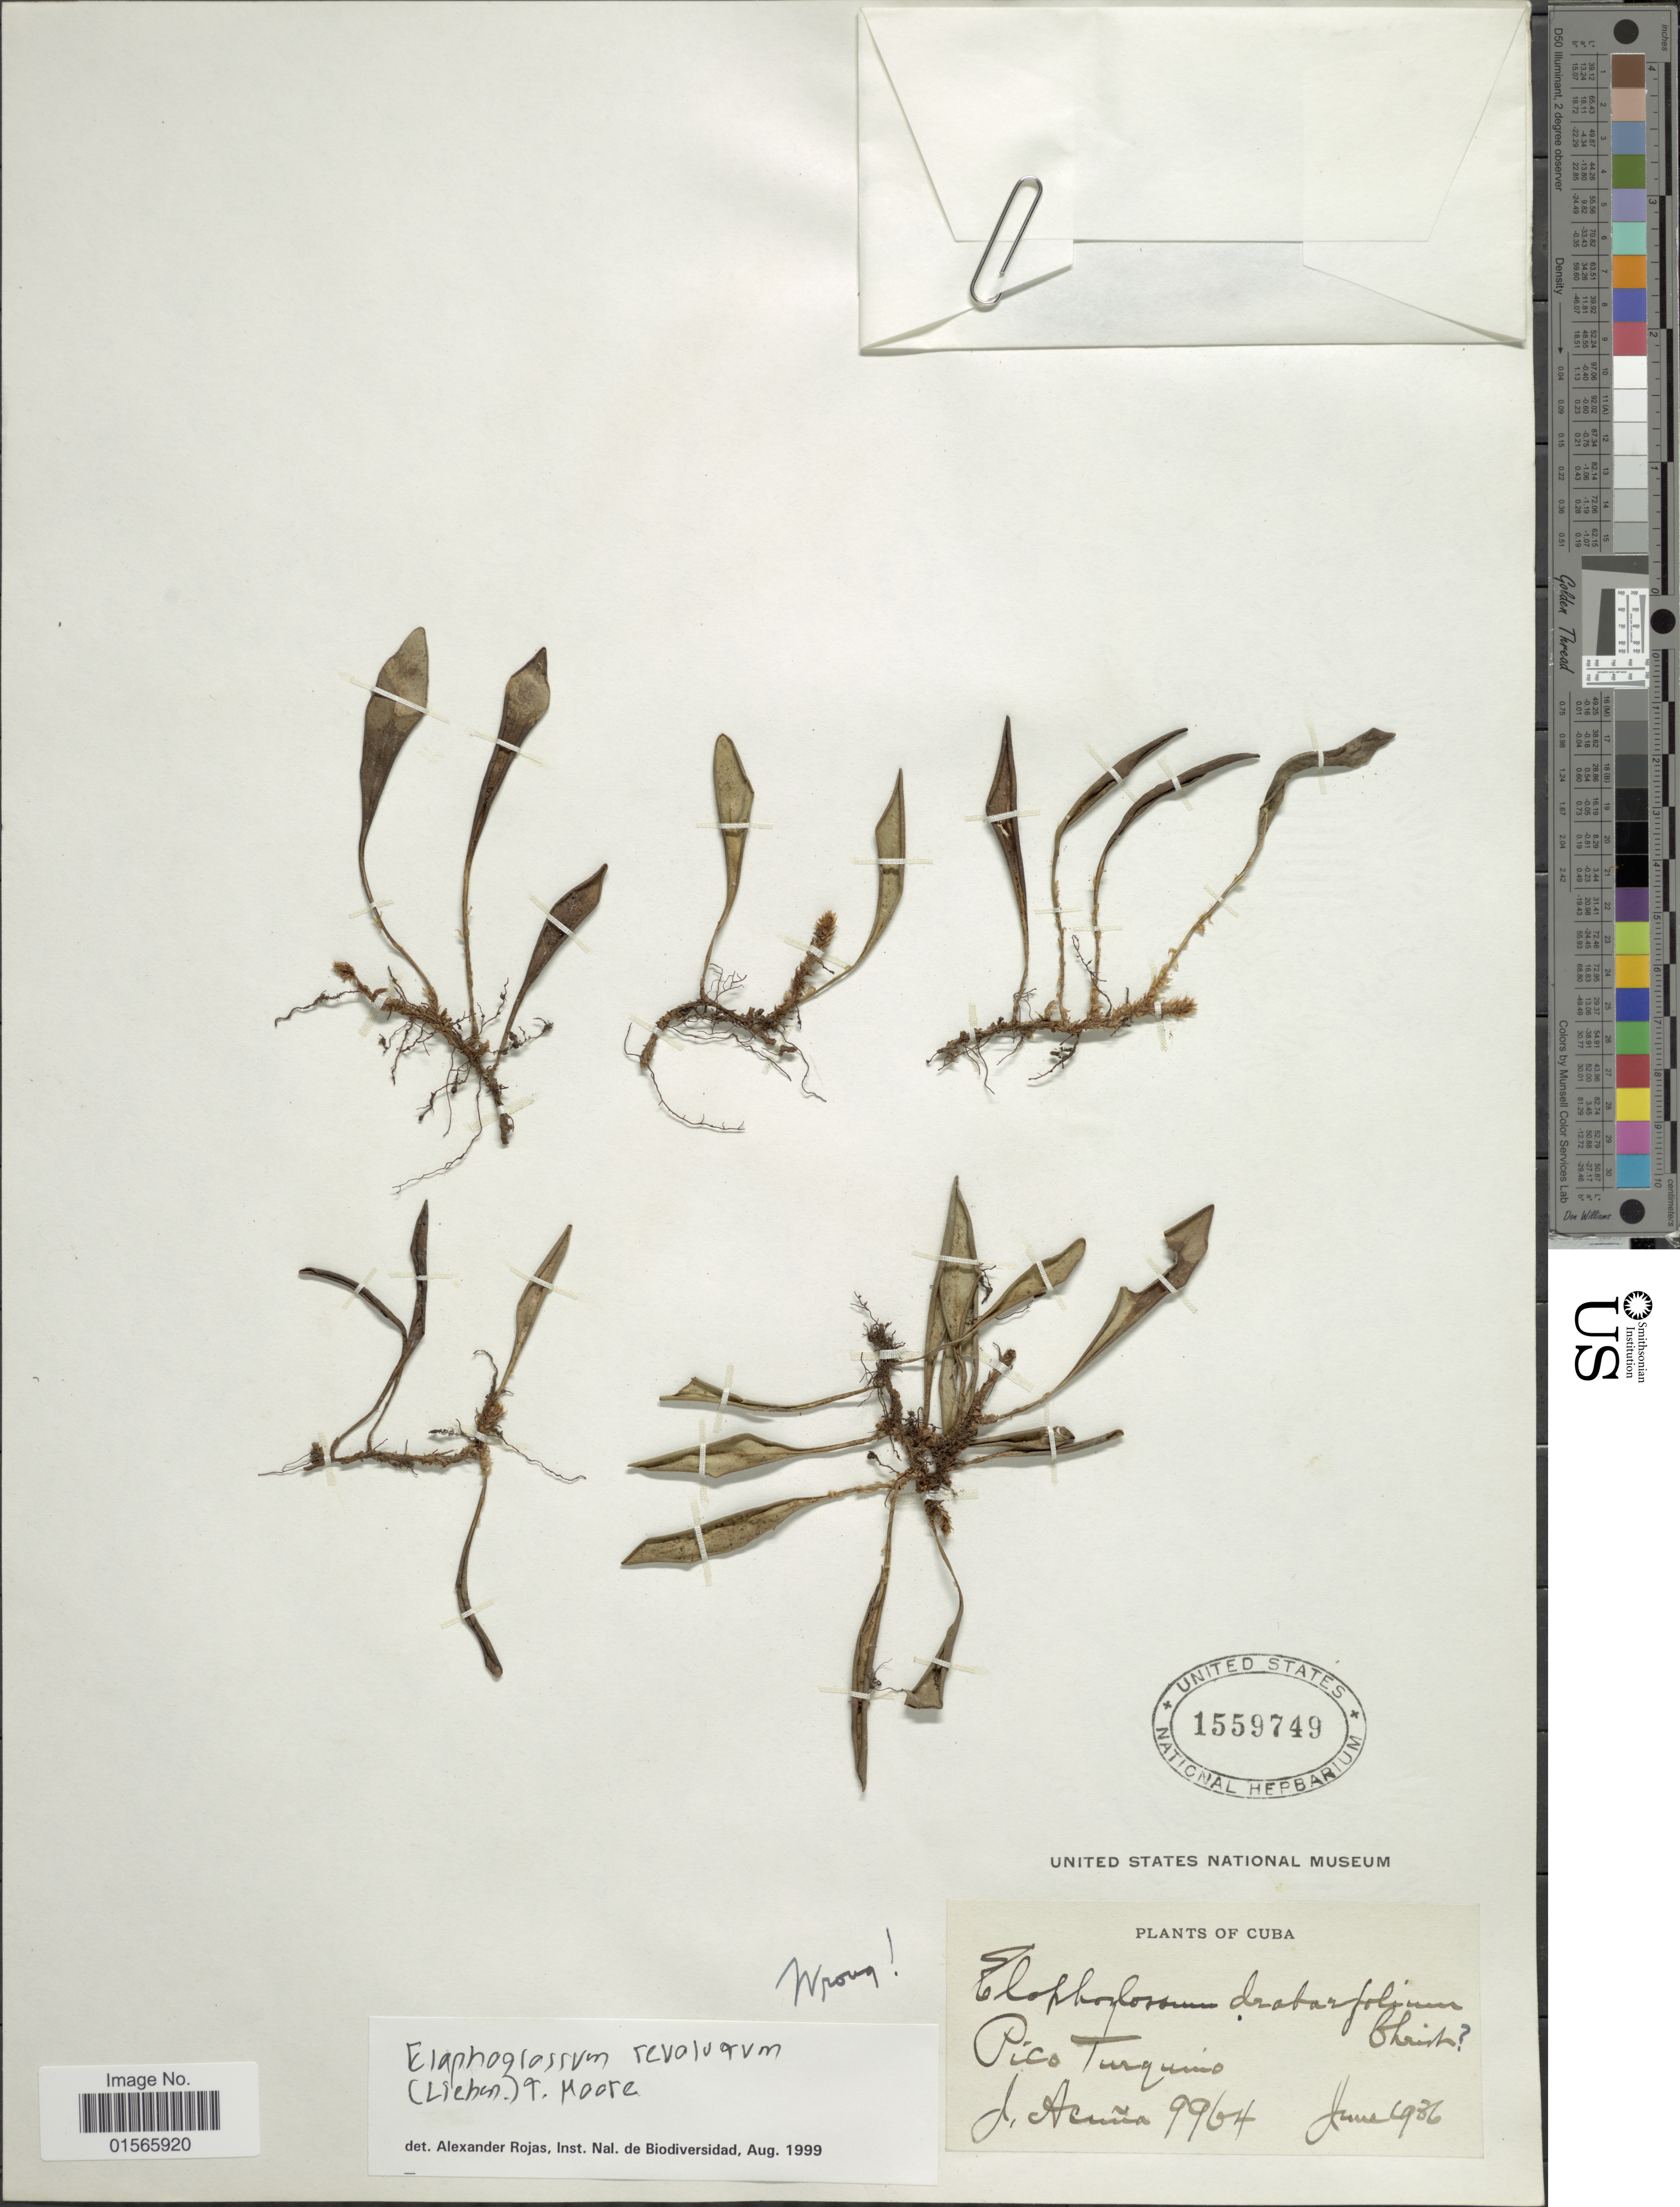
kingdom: Plantae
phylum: Tracheophyta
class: Polypodiopsida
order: Polypodiales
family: Dryopteridaceae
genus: Elaphoglossum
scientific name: Elaphoglossum revolutum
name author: (Liebm.) T. Moore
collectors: J. Acuña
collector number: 9964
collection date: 1936-06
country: Cuba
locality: Pico Turquino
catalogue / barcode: US 1559749